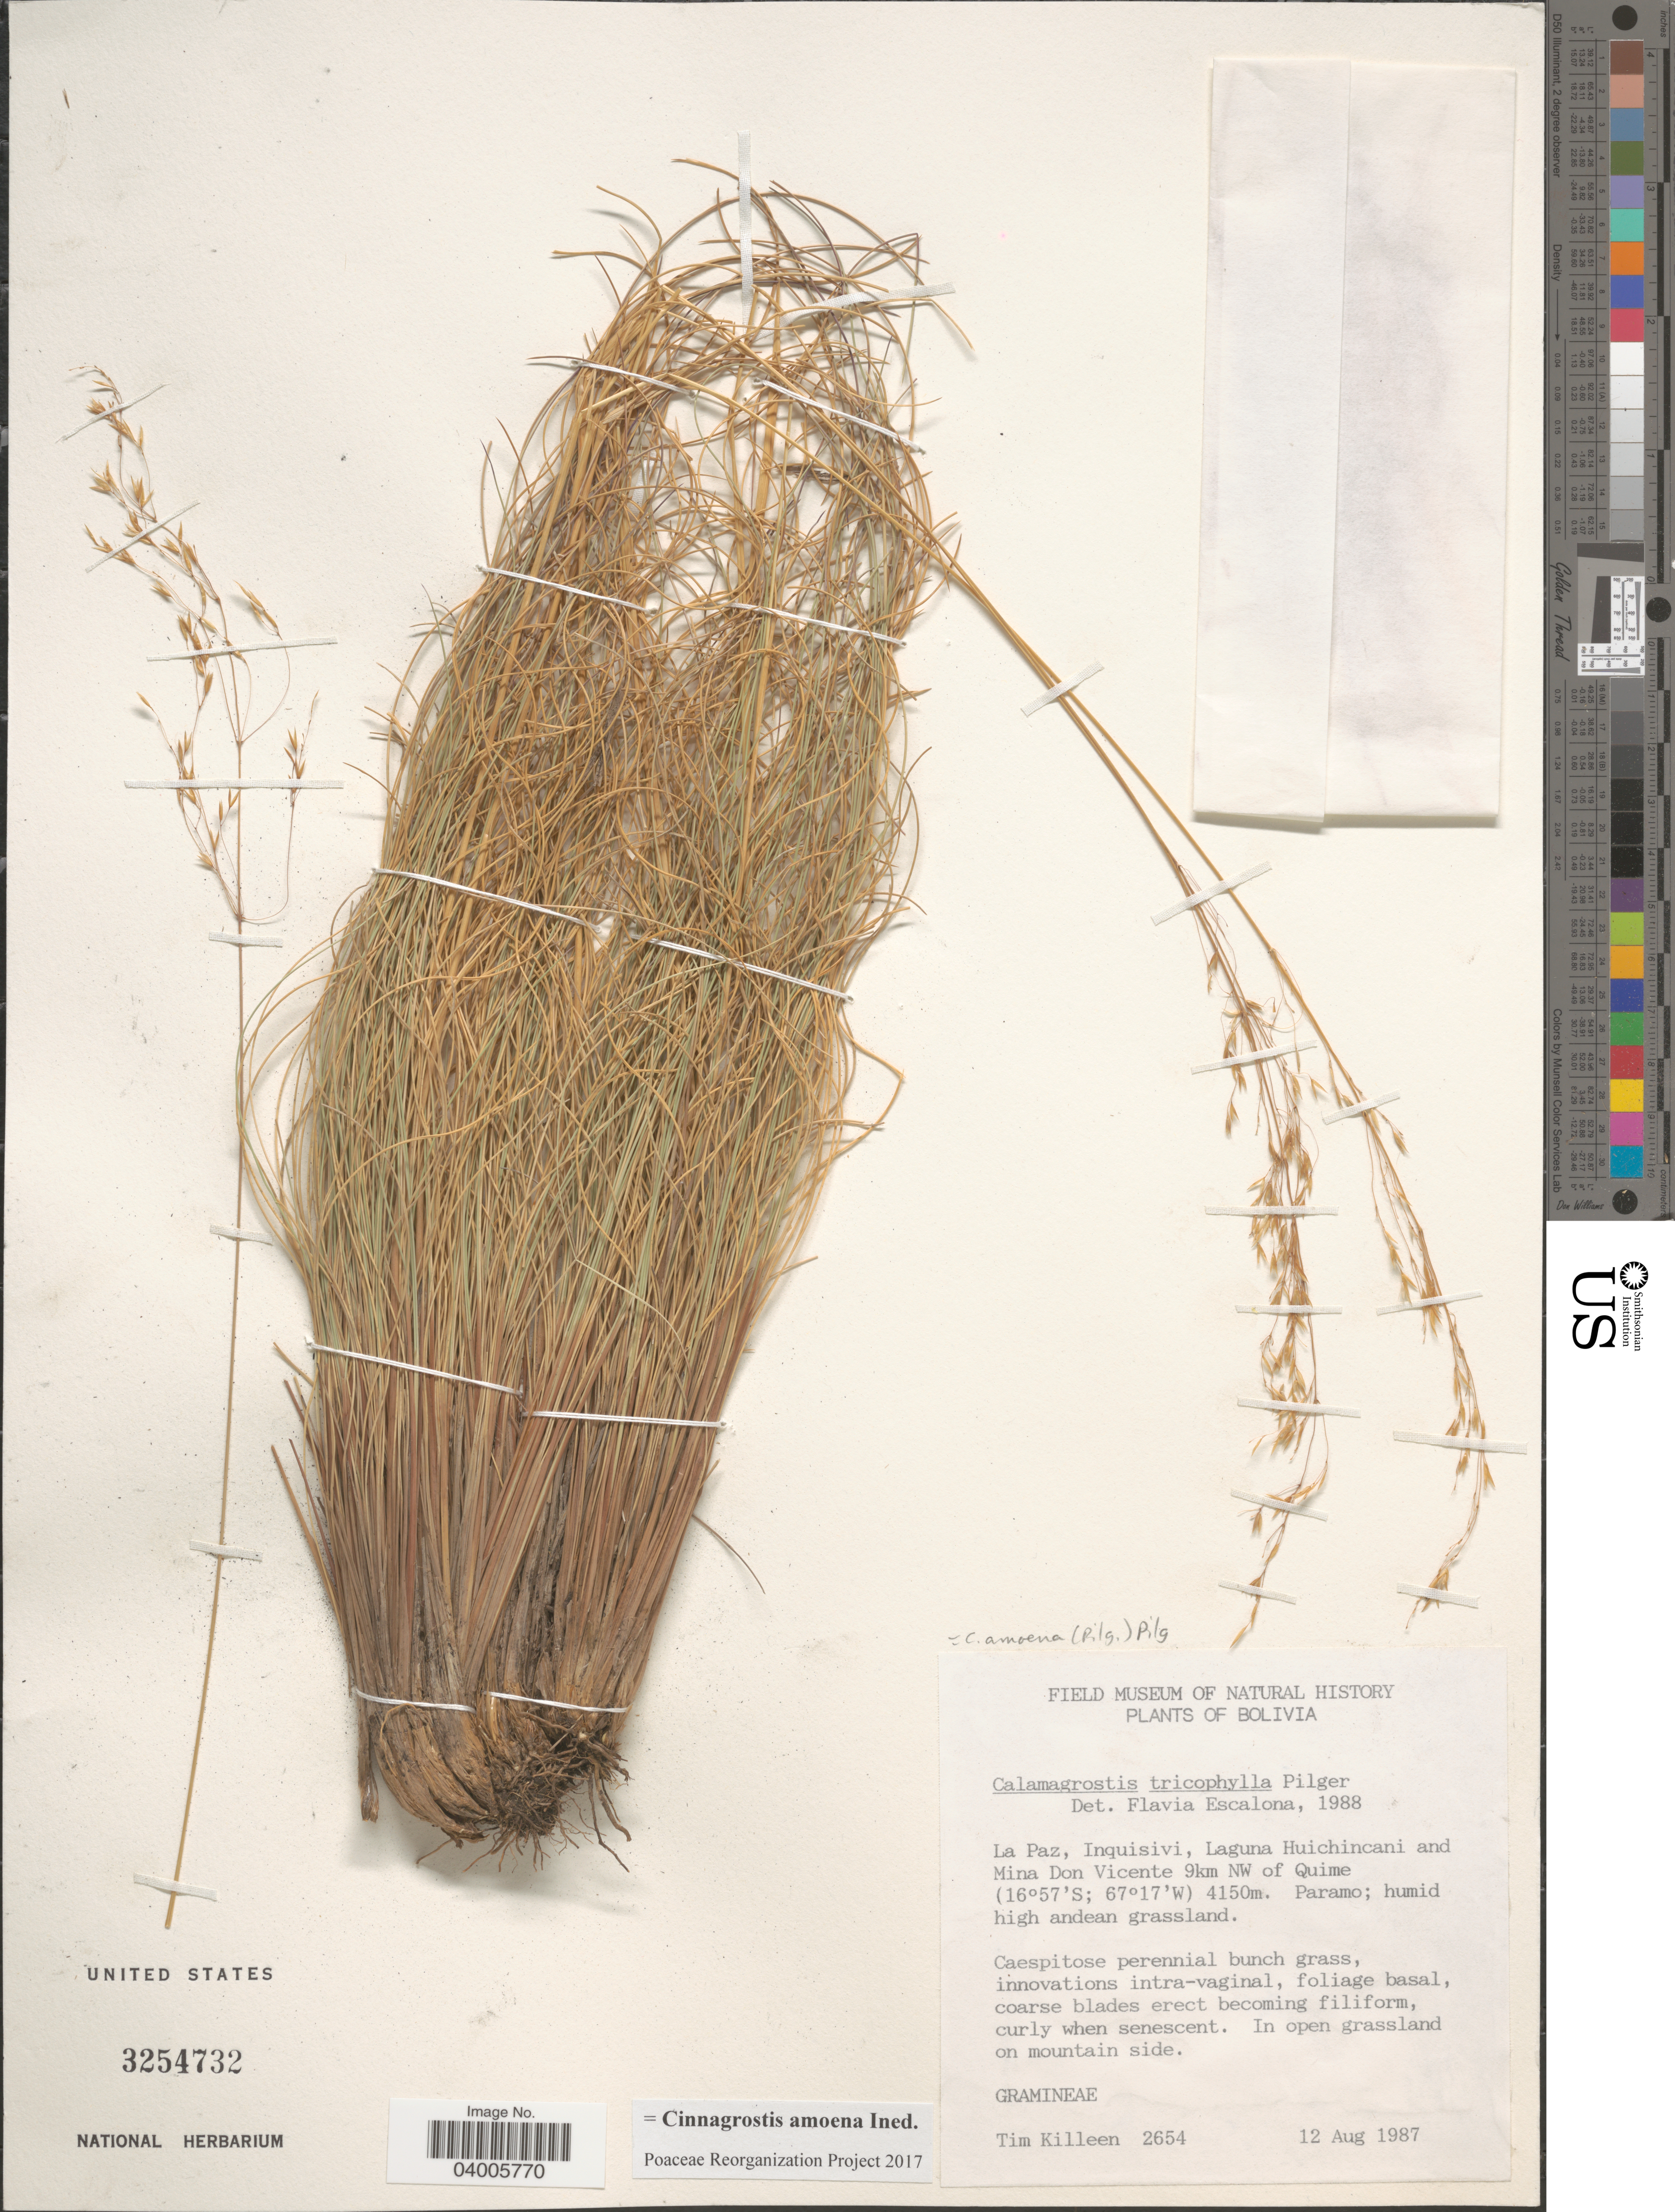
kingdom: Plantae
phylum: Tracheophyta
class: Liliopsida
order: Poales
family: Poaceae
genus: Cinnagrostis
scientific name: Cinnagrostis filifolia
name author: (Wedd.) P.M. Peterson et al.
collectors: T. J. Killeen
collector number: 2654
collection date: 1987-08-12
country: Bolivia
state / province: La Paz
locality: Inquisivi, Laguna Huichincani and Mina Don Vicente 9km NW of Quime.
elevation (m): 4150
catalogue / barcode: US 3254732